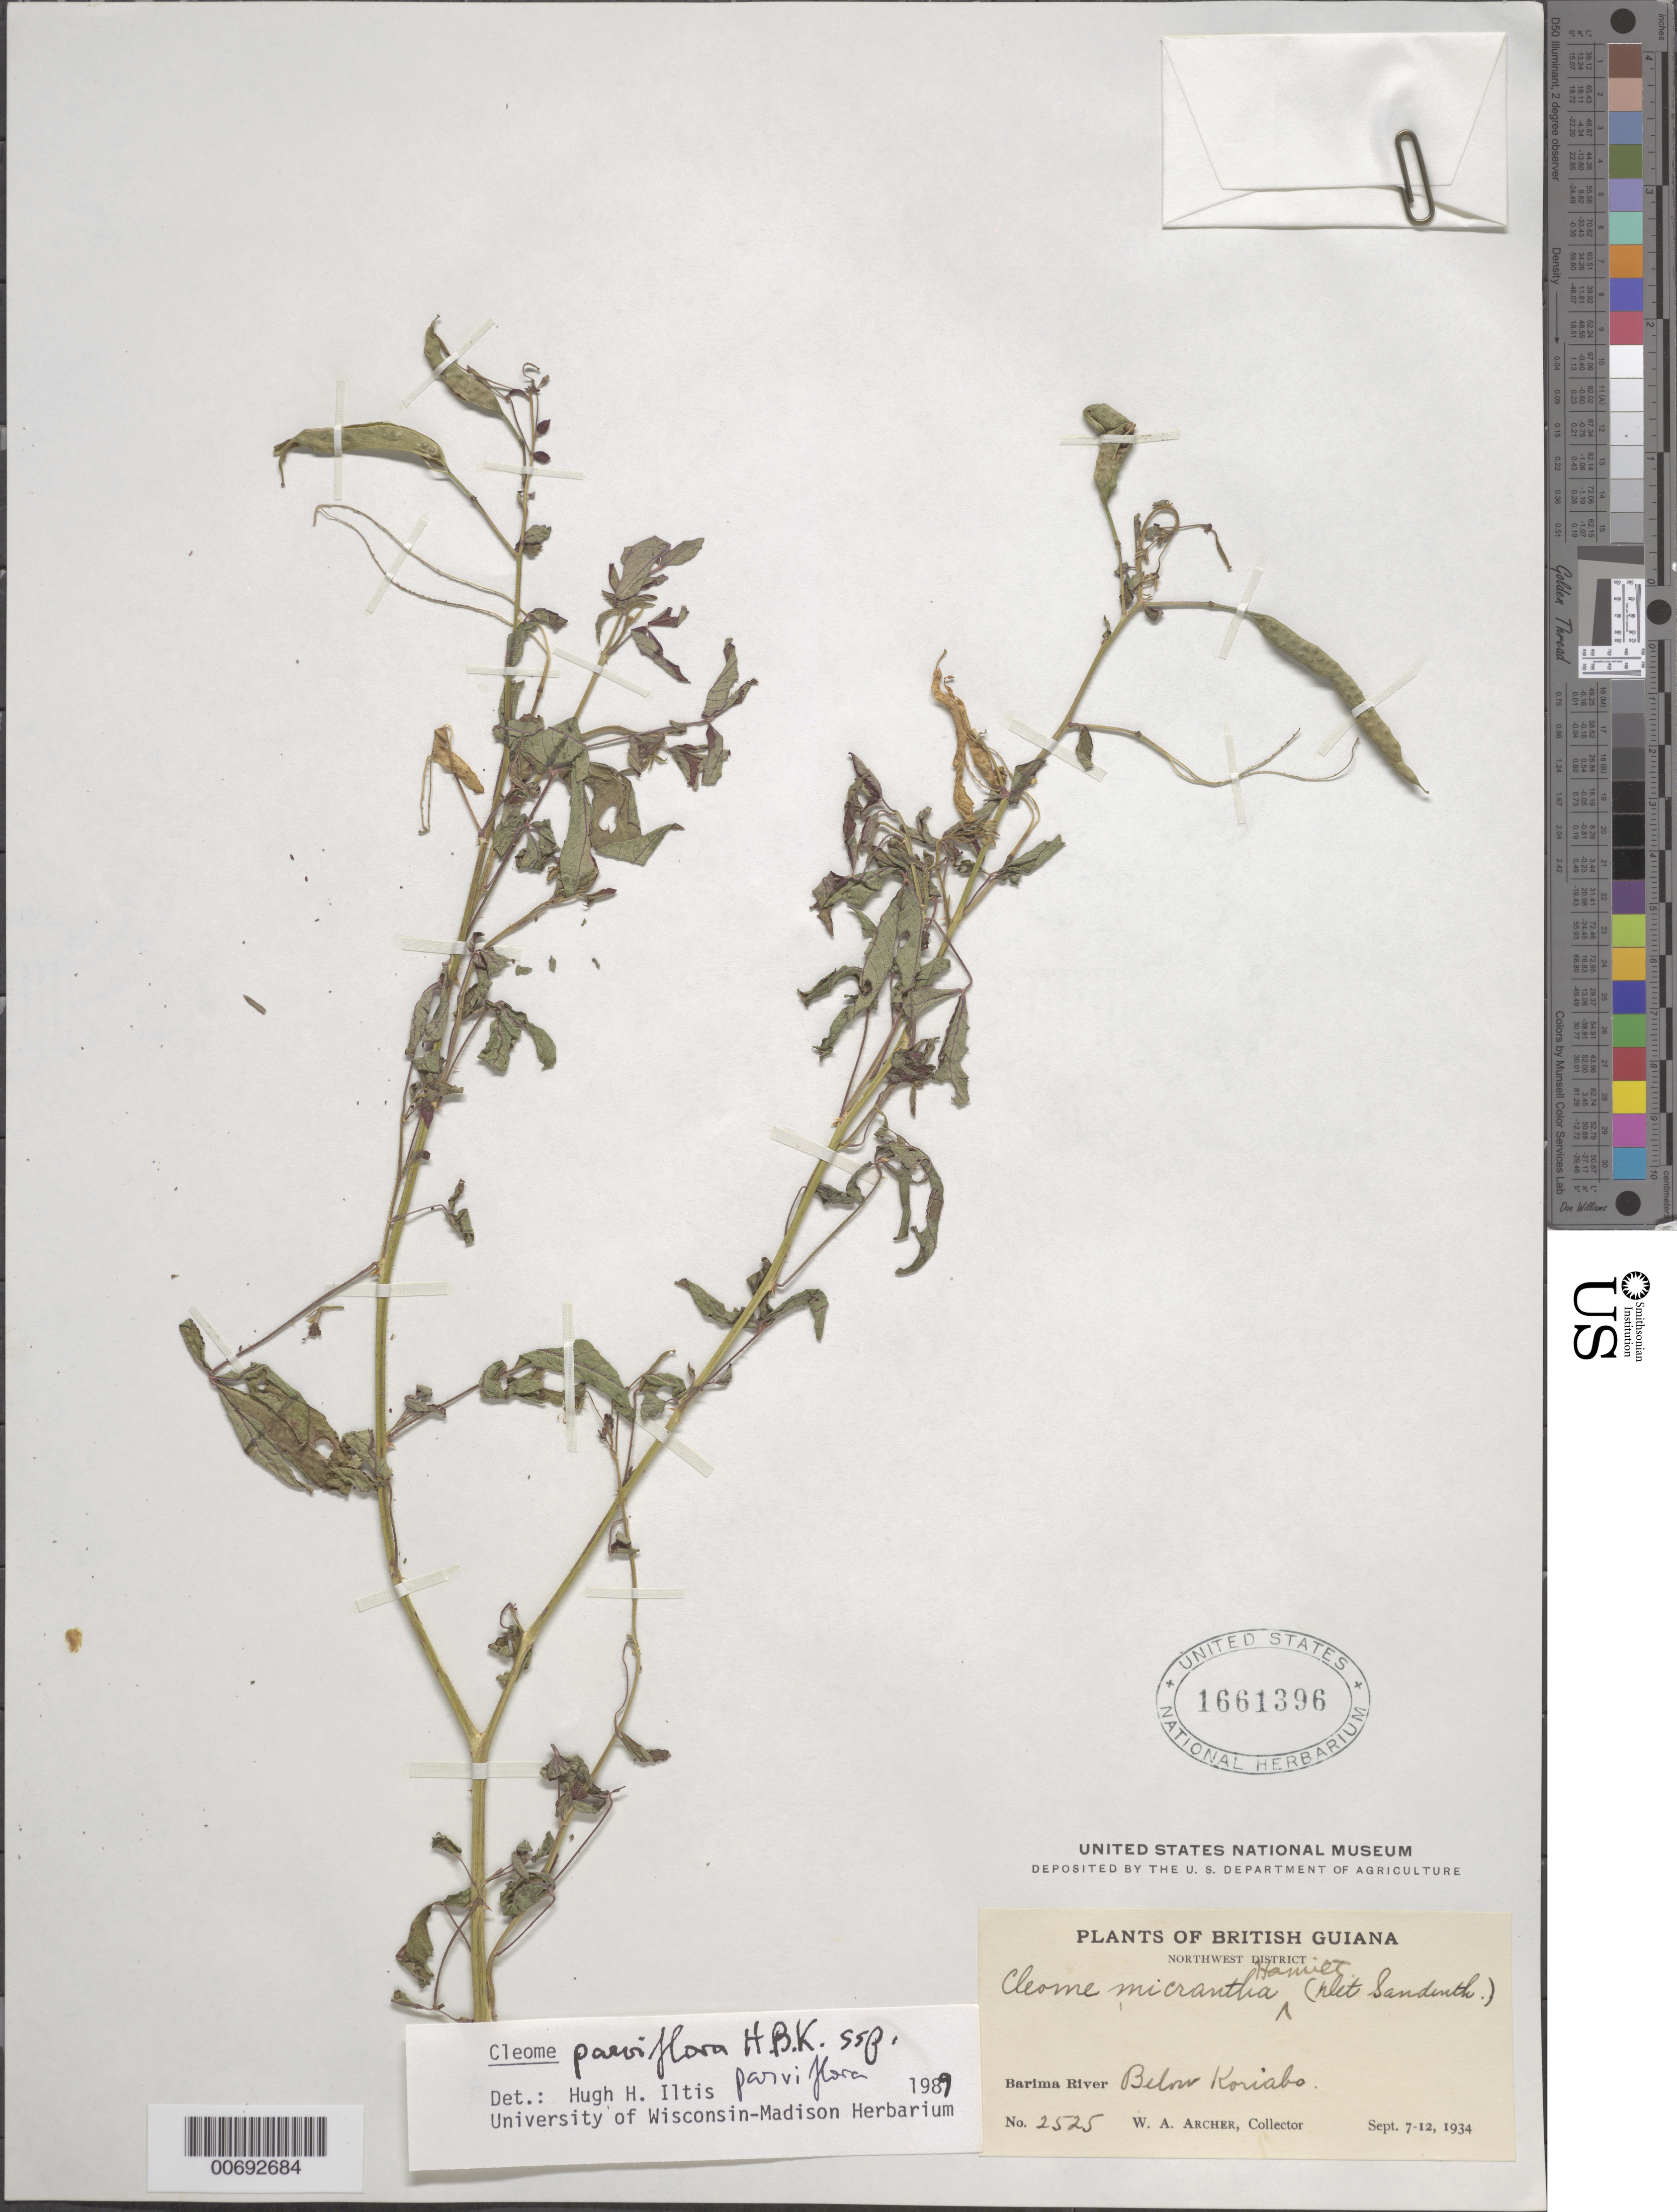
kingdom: Plantae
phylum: Tracheophyta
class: Magnoliopsida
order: Brassicales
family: Cleomaceae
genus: Tarenaya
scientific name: Tarenaya parviflora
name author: (Kunth) Iltis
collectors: W. A. Archer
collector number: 2525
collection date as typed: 7-Sep-34 to 12-Sep-34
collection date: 1934-09-07/1934-09-12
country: Guyana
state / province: Barima-Waini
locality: Barima R., below Koriabo, Northwest Dist.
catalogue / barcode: US 1661396